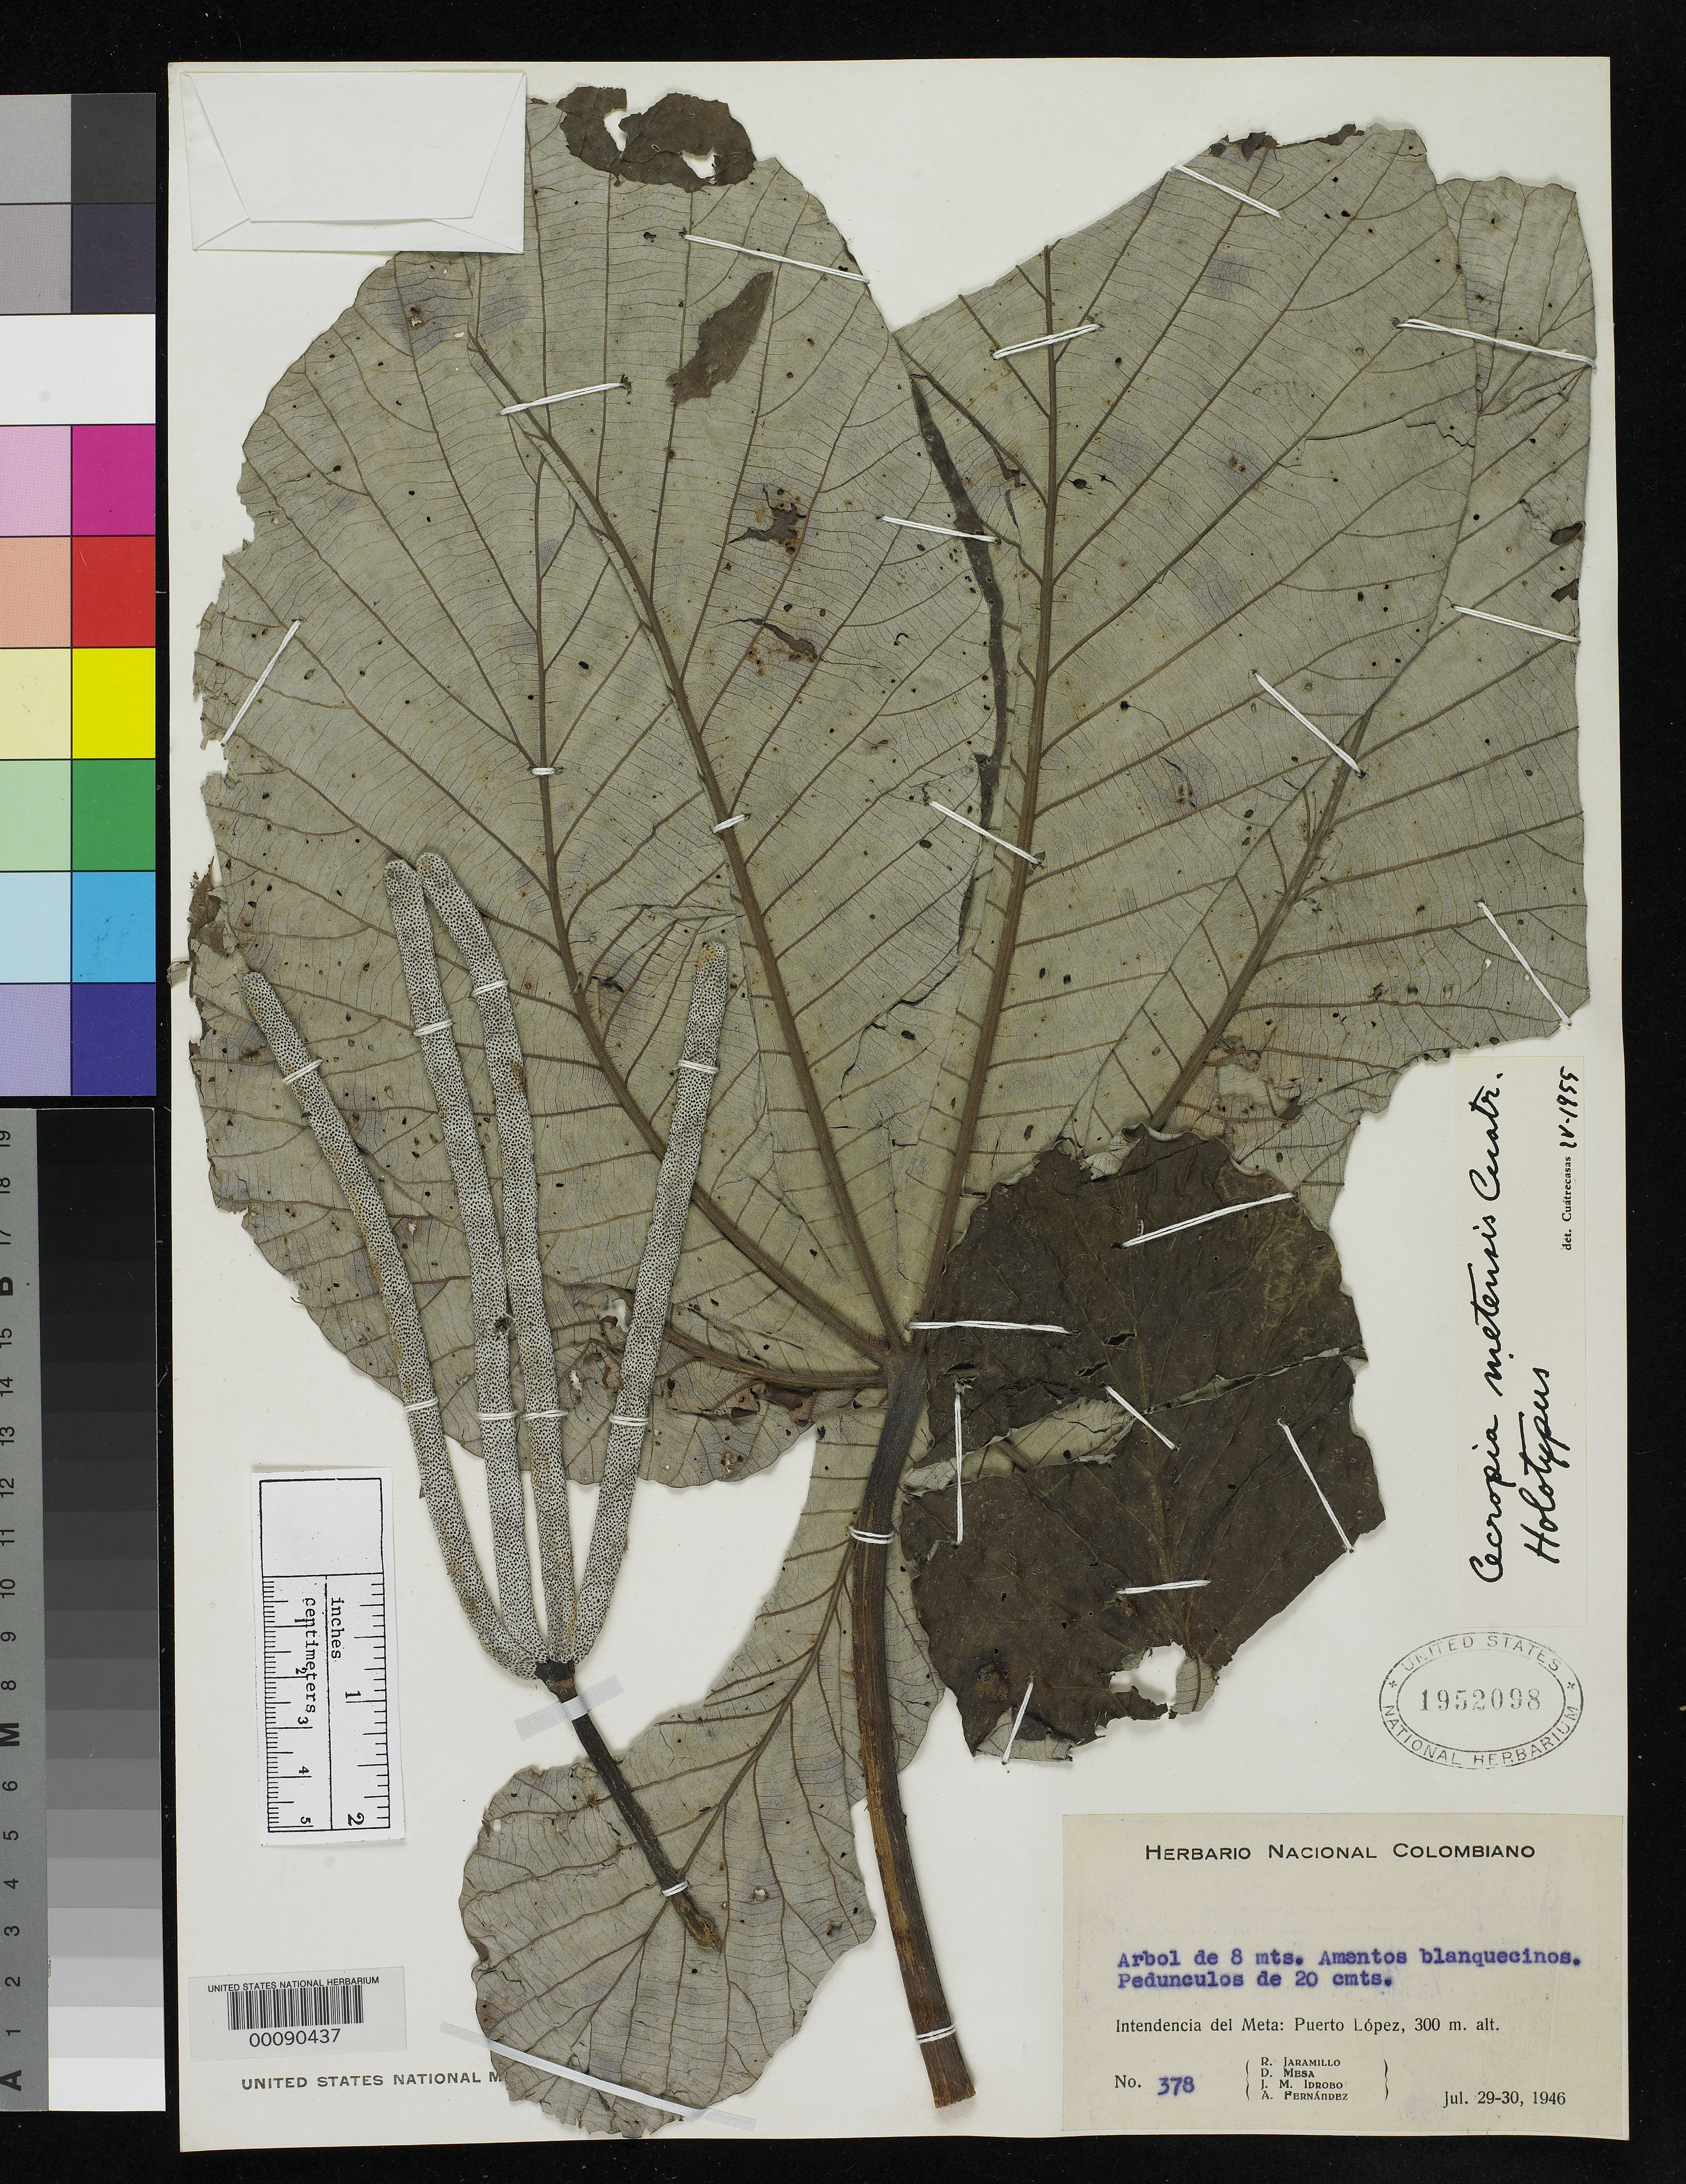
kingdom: Plantae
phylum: Tracheophyta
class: Magnoliopsida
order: Rosales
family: Urticaceae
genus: Cecropia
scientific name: Cecropia metensis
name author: Cuatrec.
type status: Holotype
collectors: R. Jaramillo M., D. Mesa, J. M. Idrobo & Á. Fernández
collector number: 378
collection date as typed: Jul 1946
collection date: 1946-07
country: Colombia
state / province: Meta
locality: Puerto Lopez.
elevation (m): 300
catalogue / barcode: US 1952098